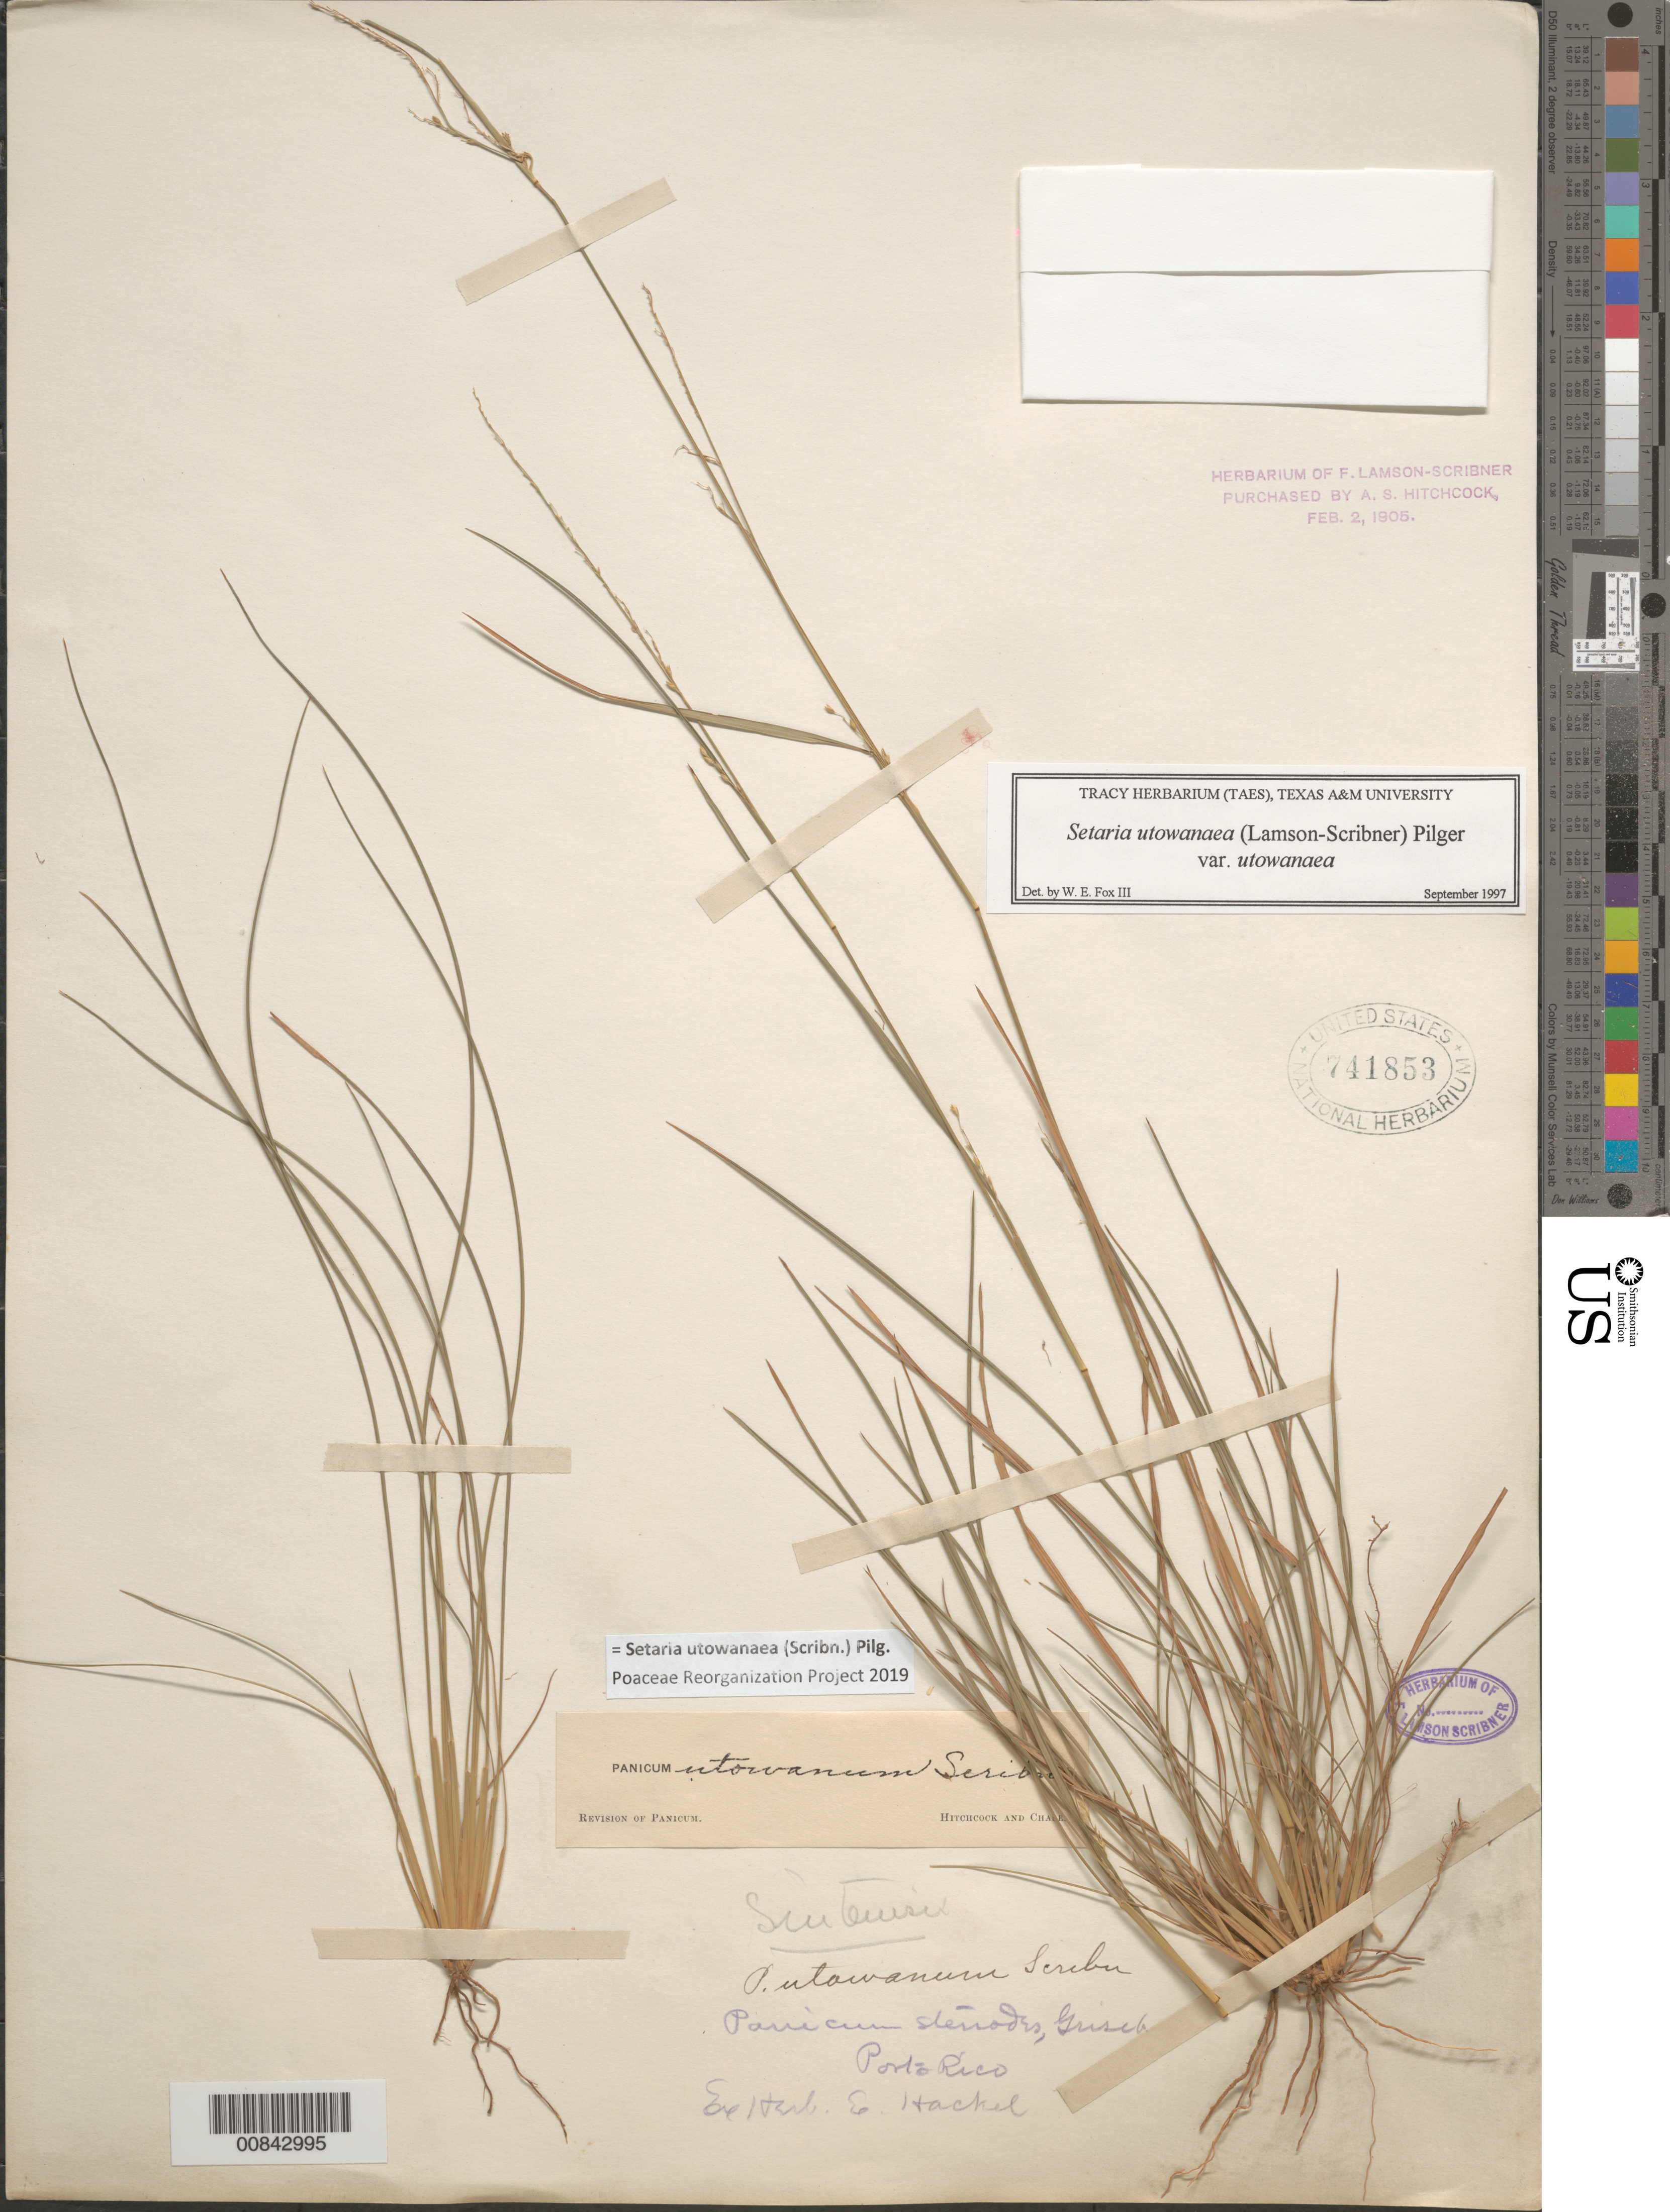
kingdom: Plantae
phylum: Tracheophyta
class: Liliopsida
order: Poales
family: Poaceae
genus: Setaria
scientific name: Setaria utowanaea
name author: (Scribn.) Pilg.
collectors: -. Sintenis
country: Puerto Rico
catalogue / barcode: US 741853